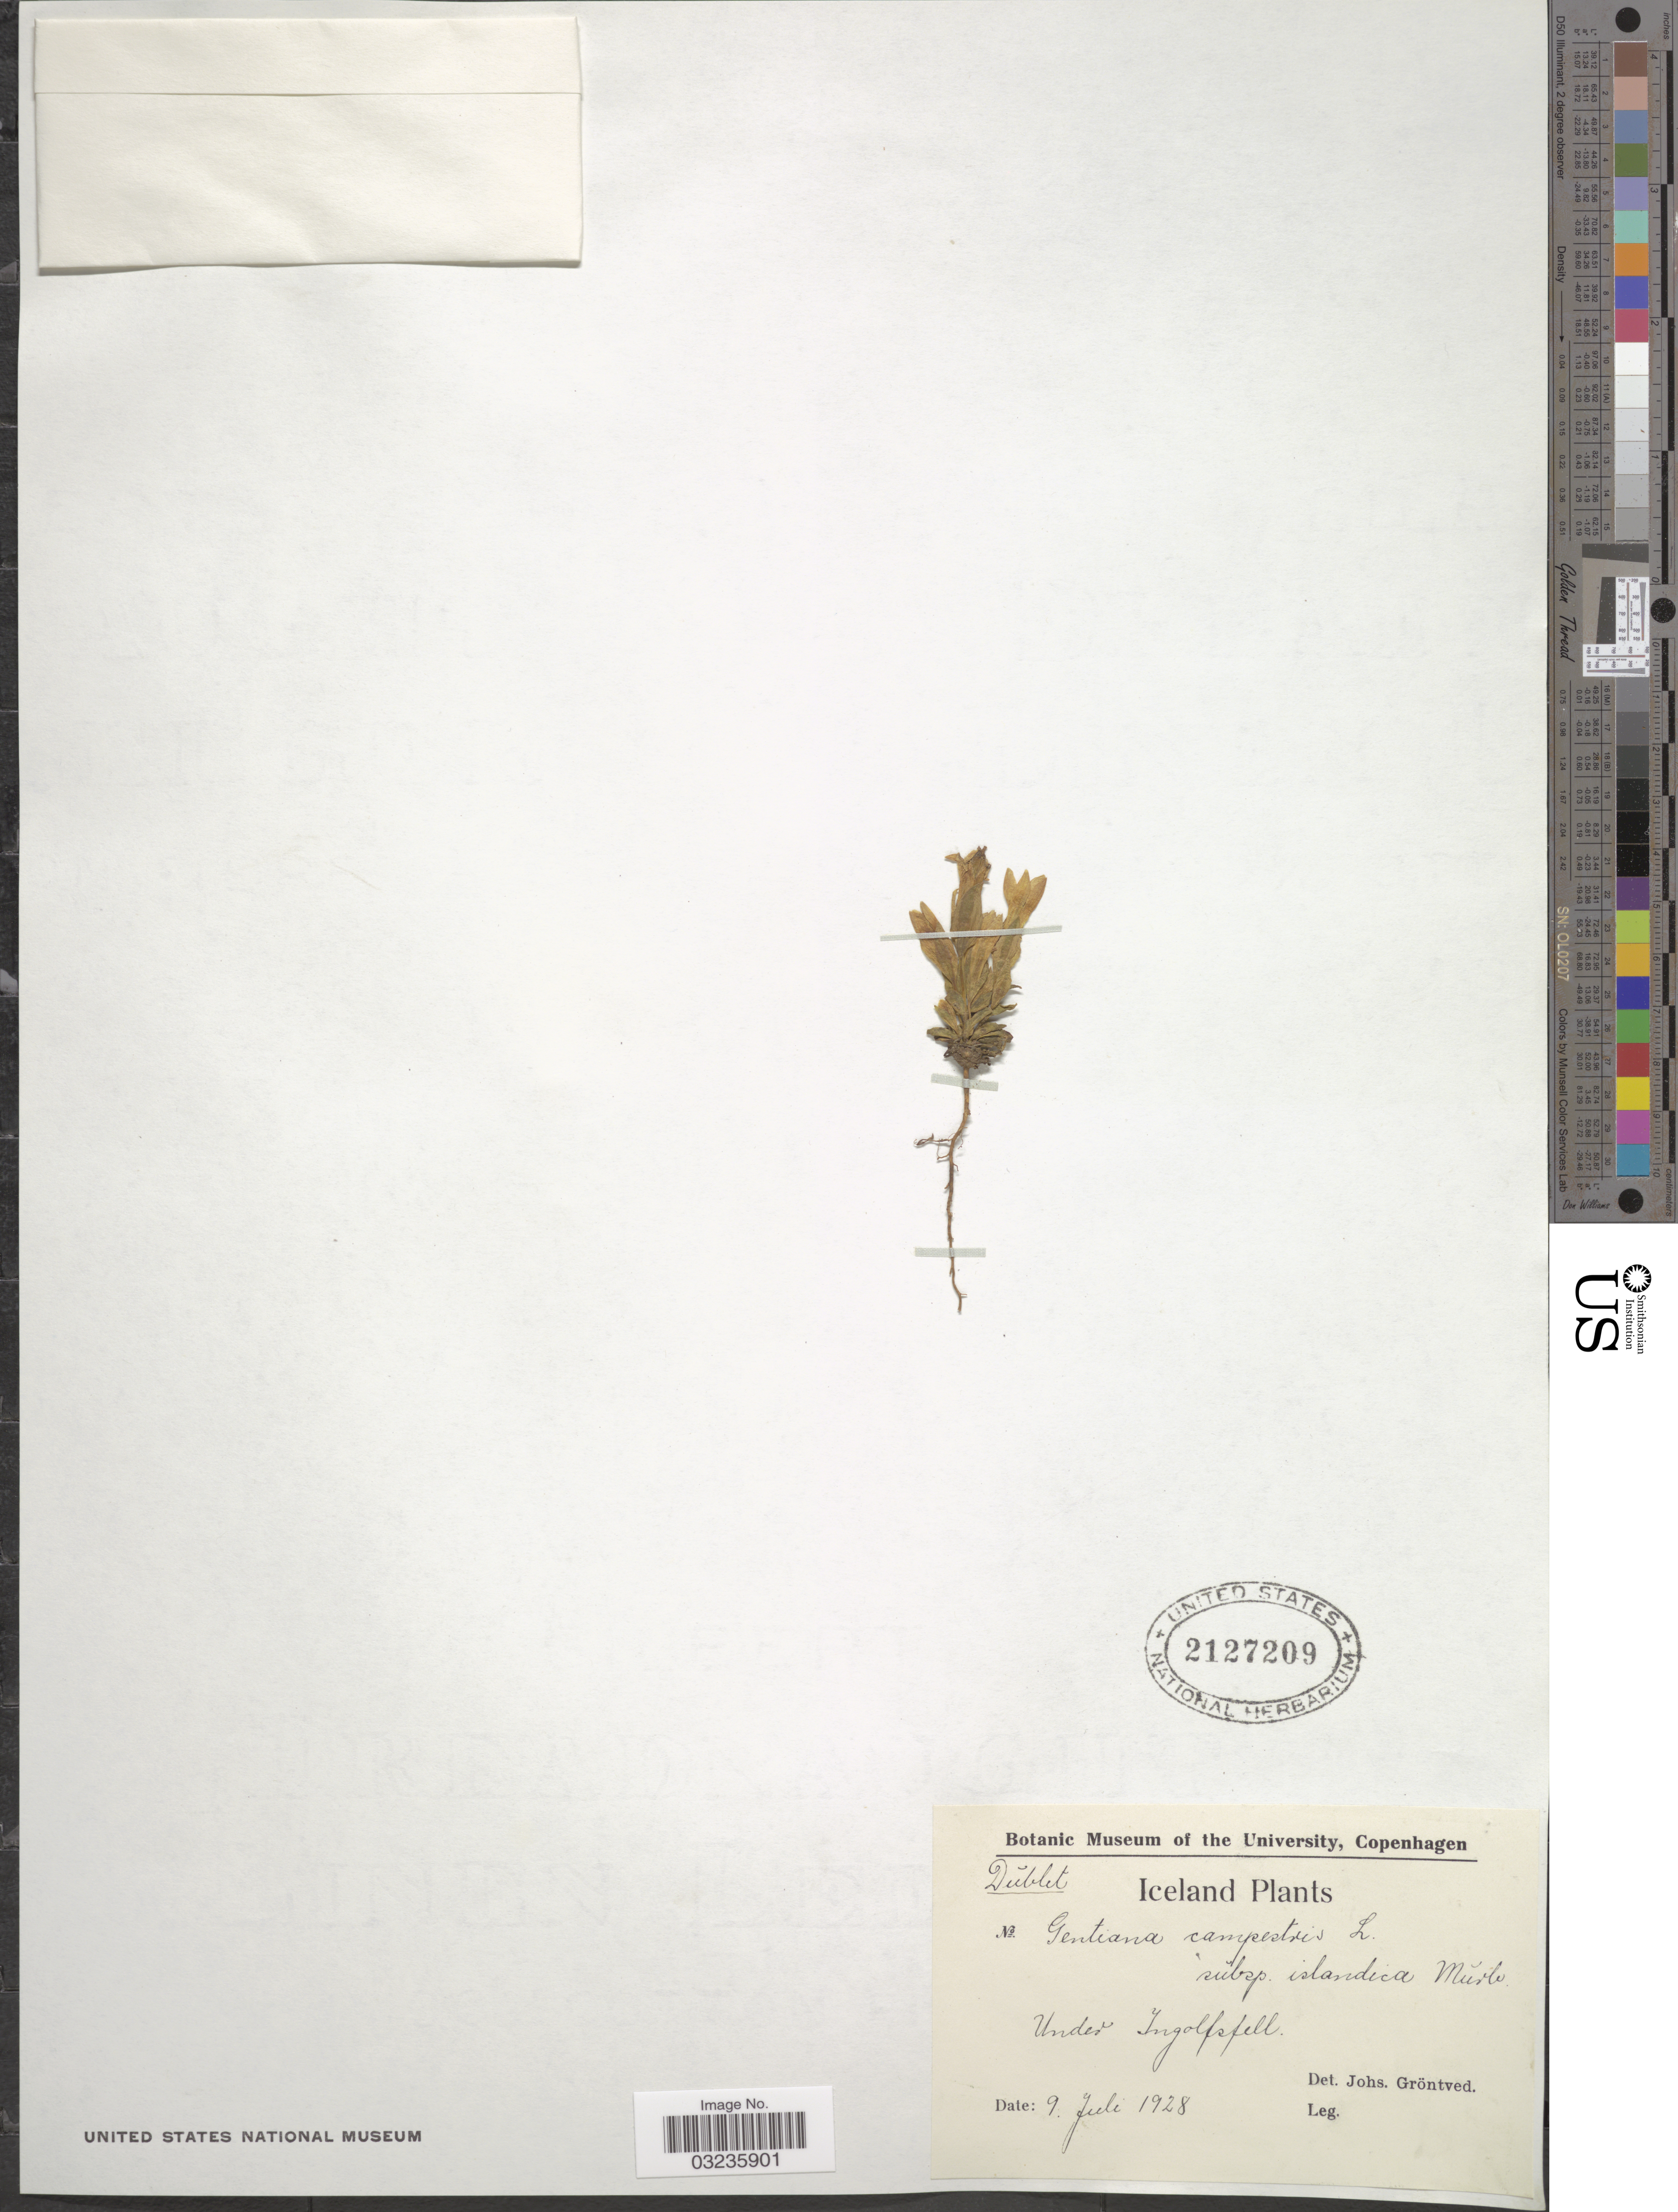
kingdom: Plantae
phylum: Tracheophyta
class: Magnoliopsida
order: Gentianales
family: Gentianaceae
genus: Gentiana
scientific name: Gentiana campestris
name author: L.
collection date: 1928-07-09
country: Iceland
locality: Under Ingolfsfell.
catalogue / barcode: US 2127209